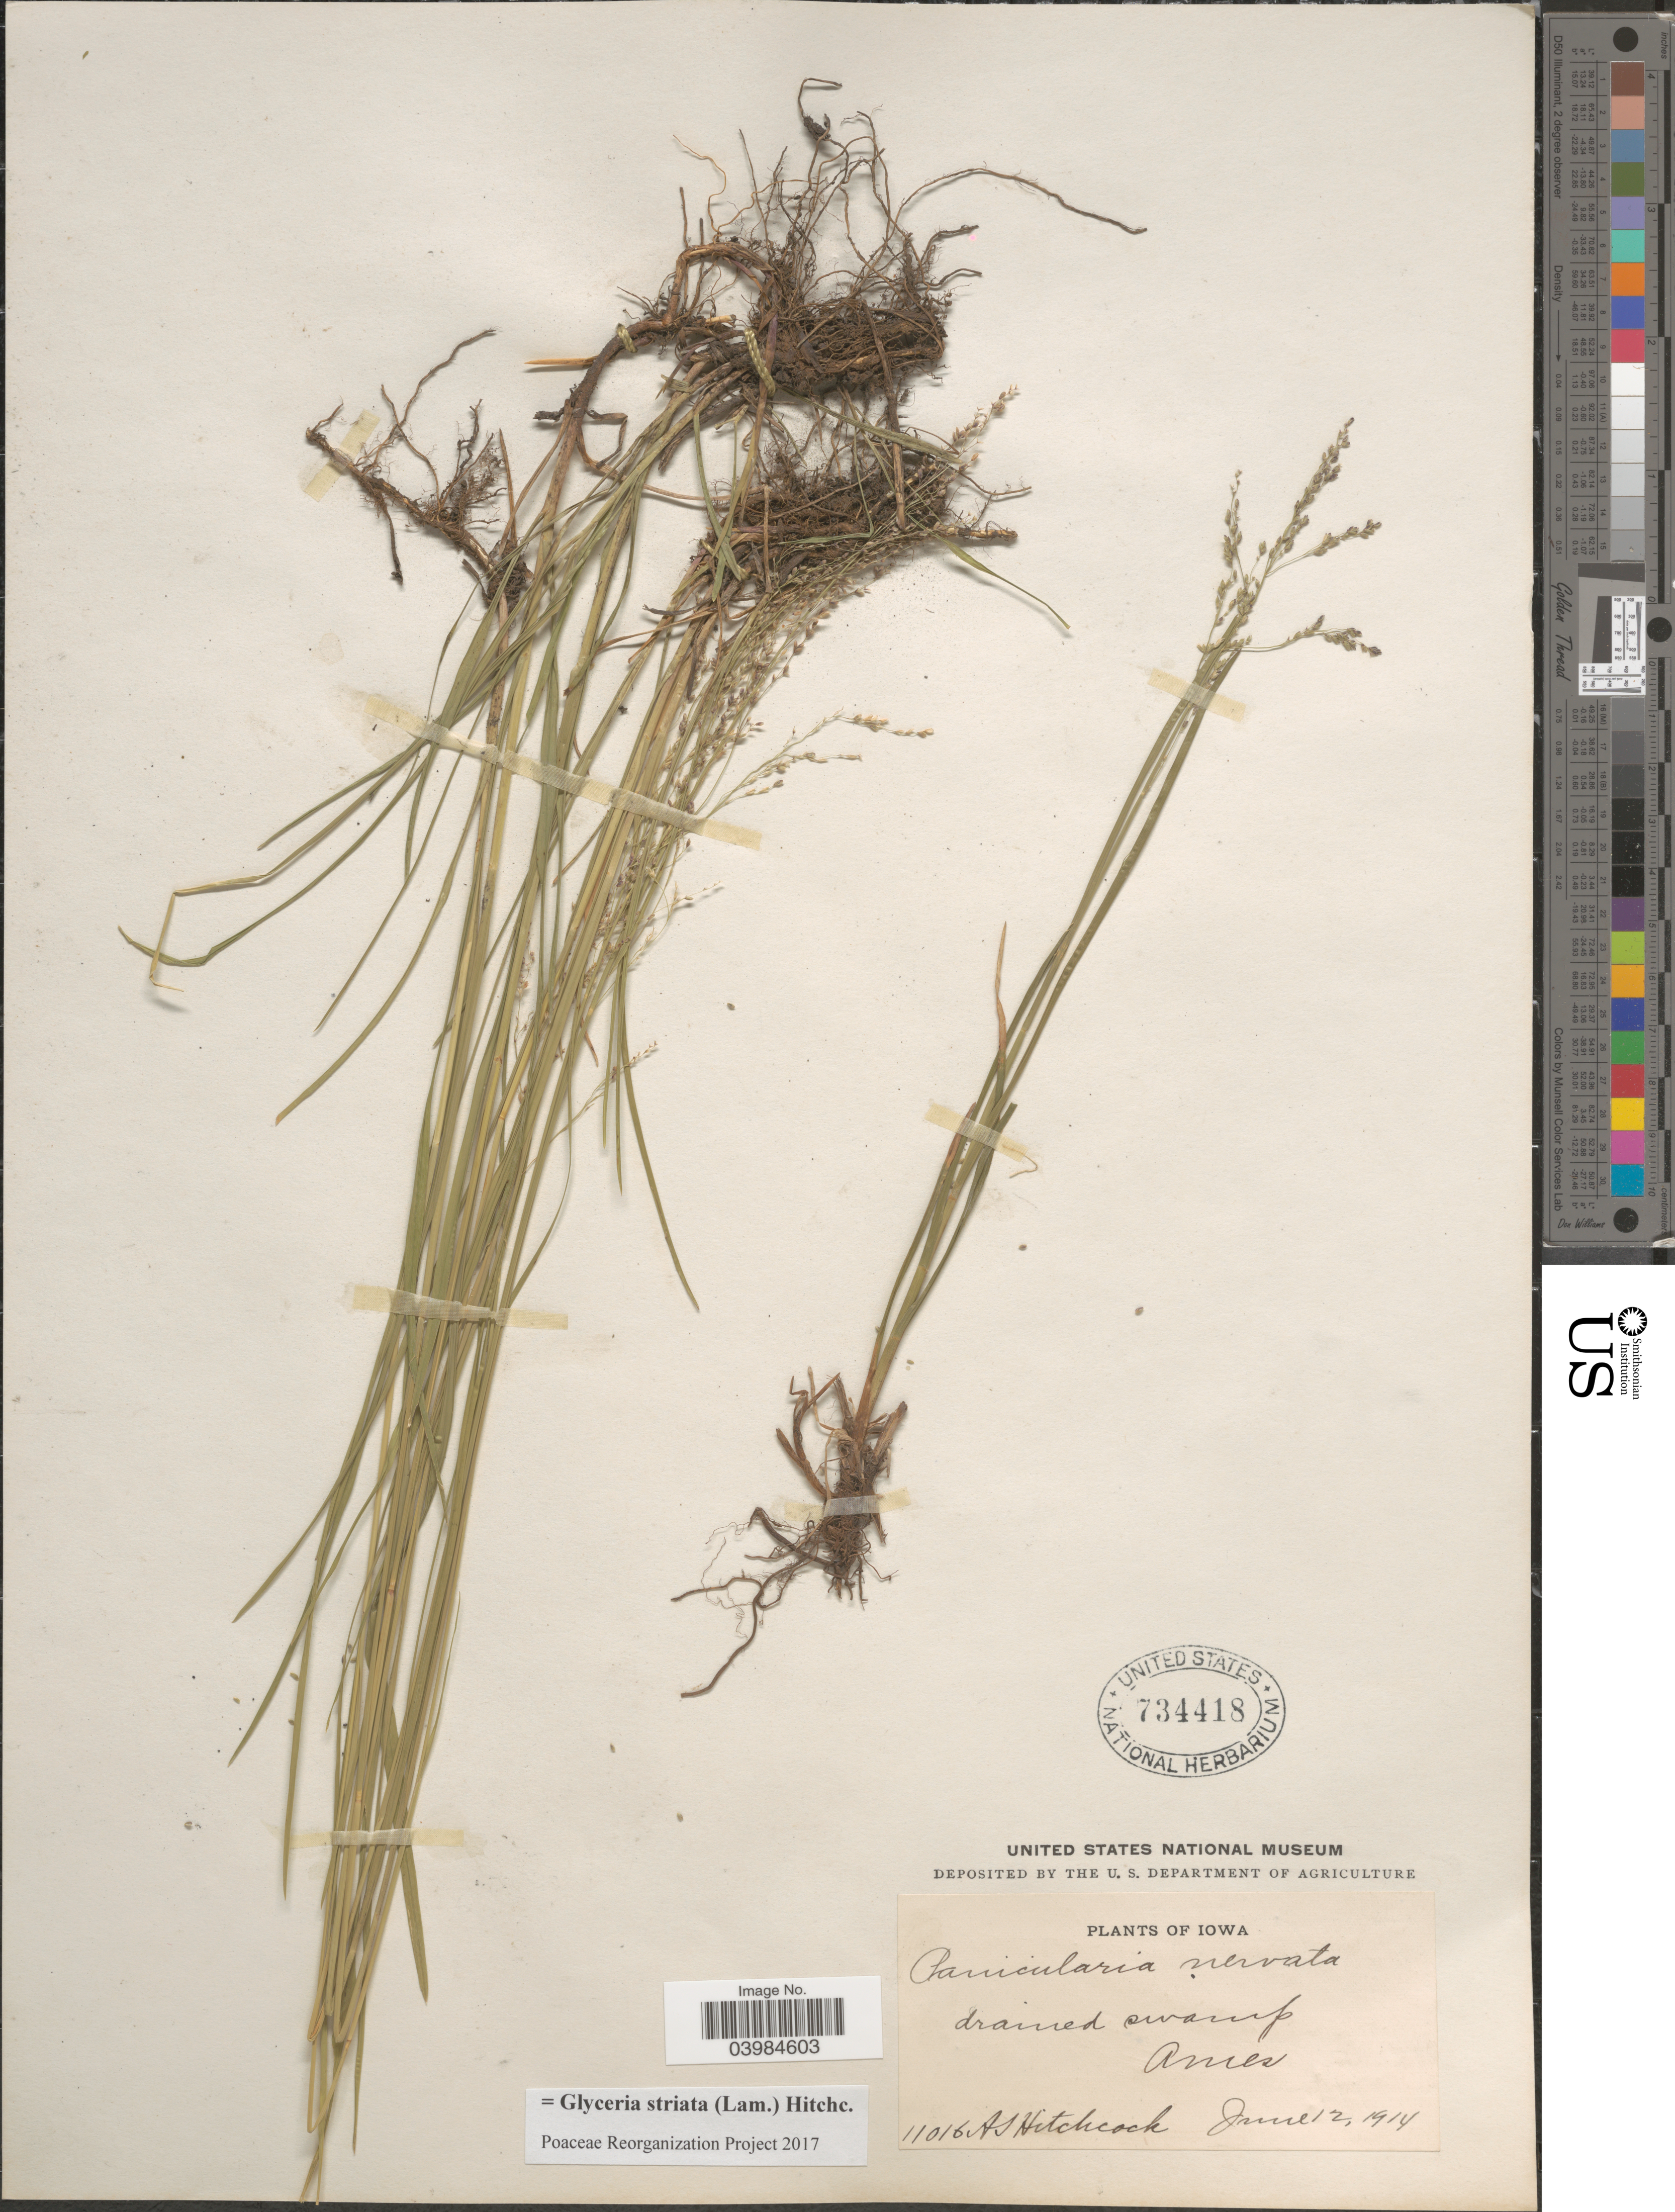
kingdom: Plantae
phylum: Tracheophyta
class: Liliopsida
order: Poales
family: Poaceae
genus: Glyceria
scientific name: Glyceria striata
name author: (Lam.) Hitchc.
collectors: A. S. Hitchcock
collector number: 11016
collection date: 1914-06-12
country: United States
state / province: Iowa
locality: Drained swamp. Ames.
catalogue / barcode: US 734418